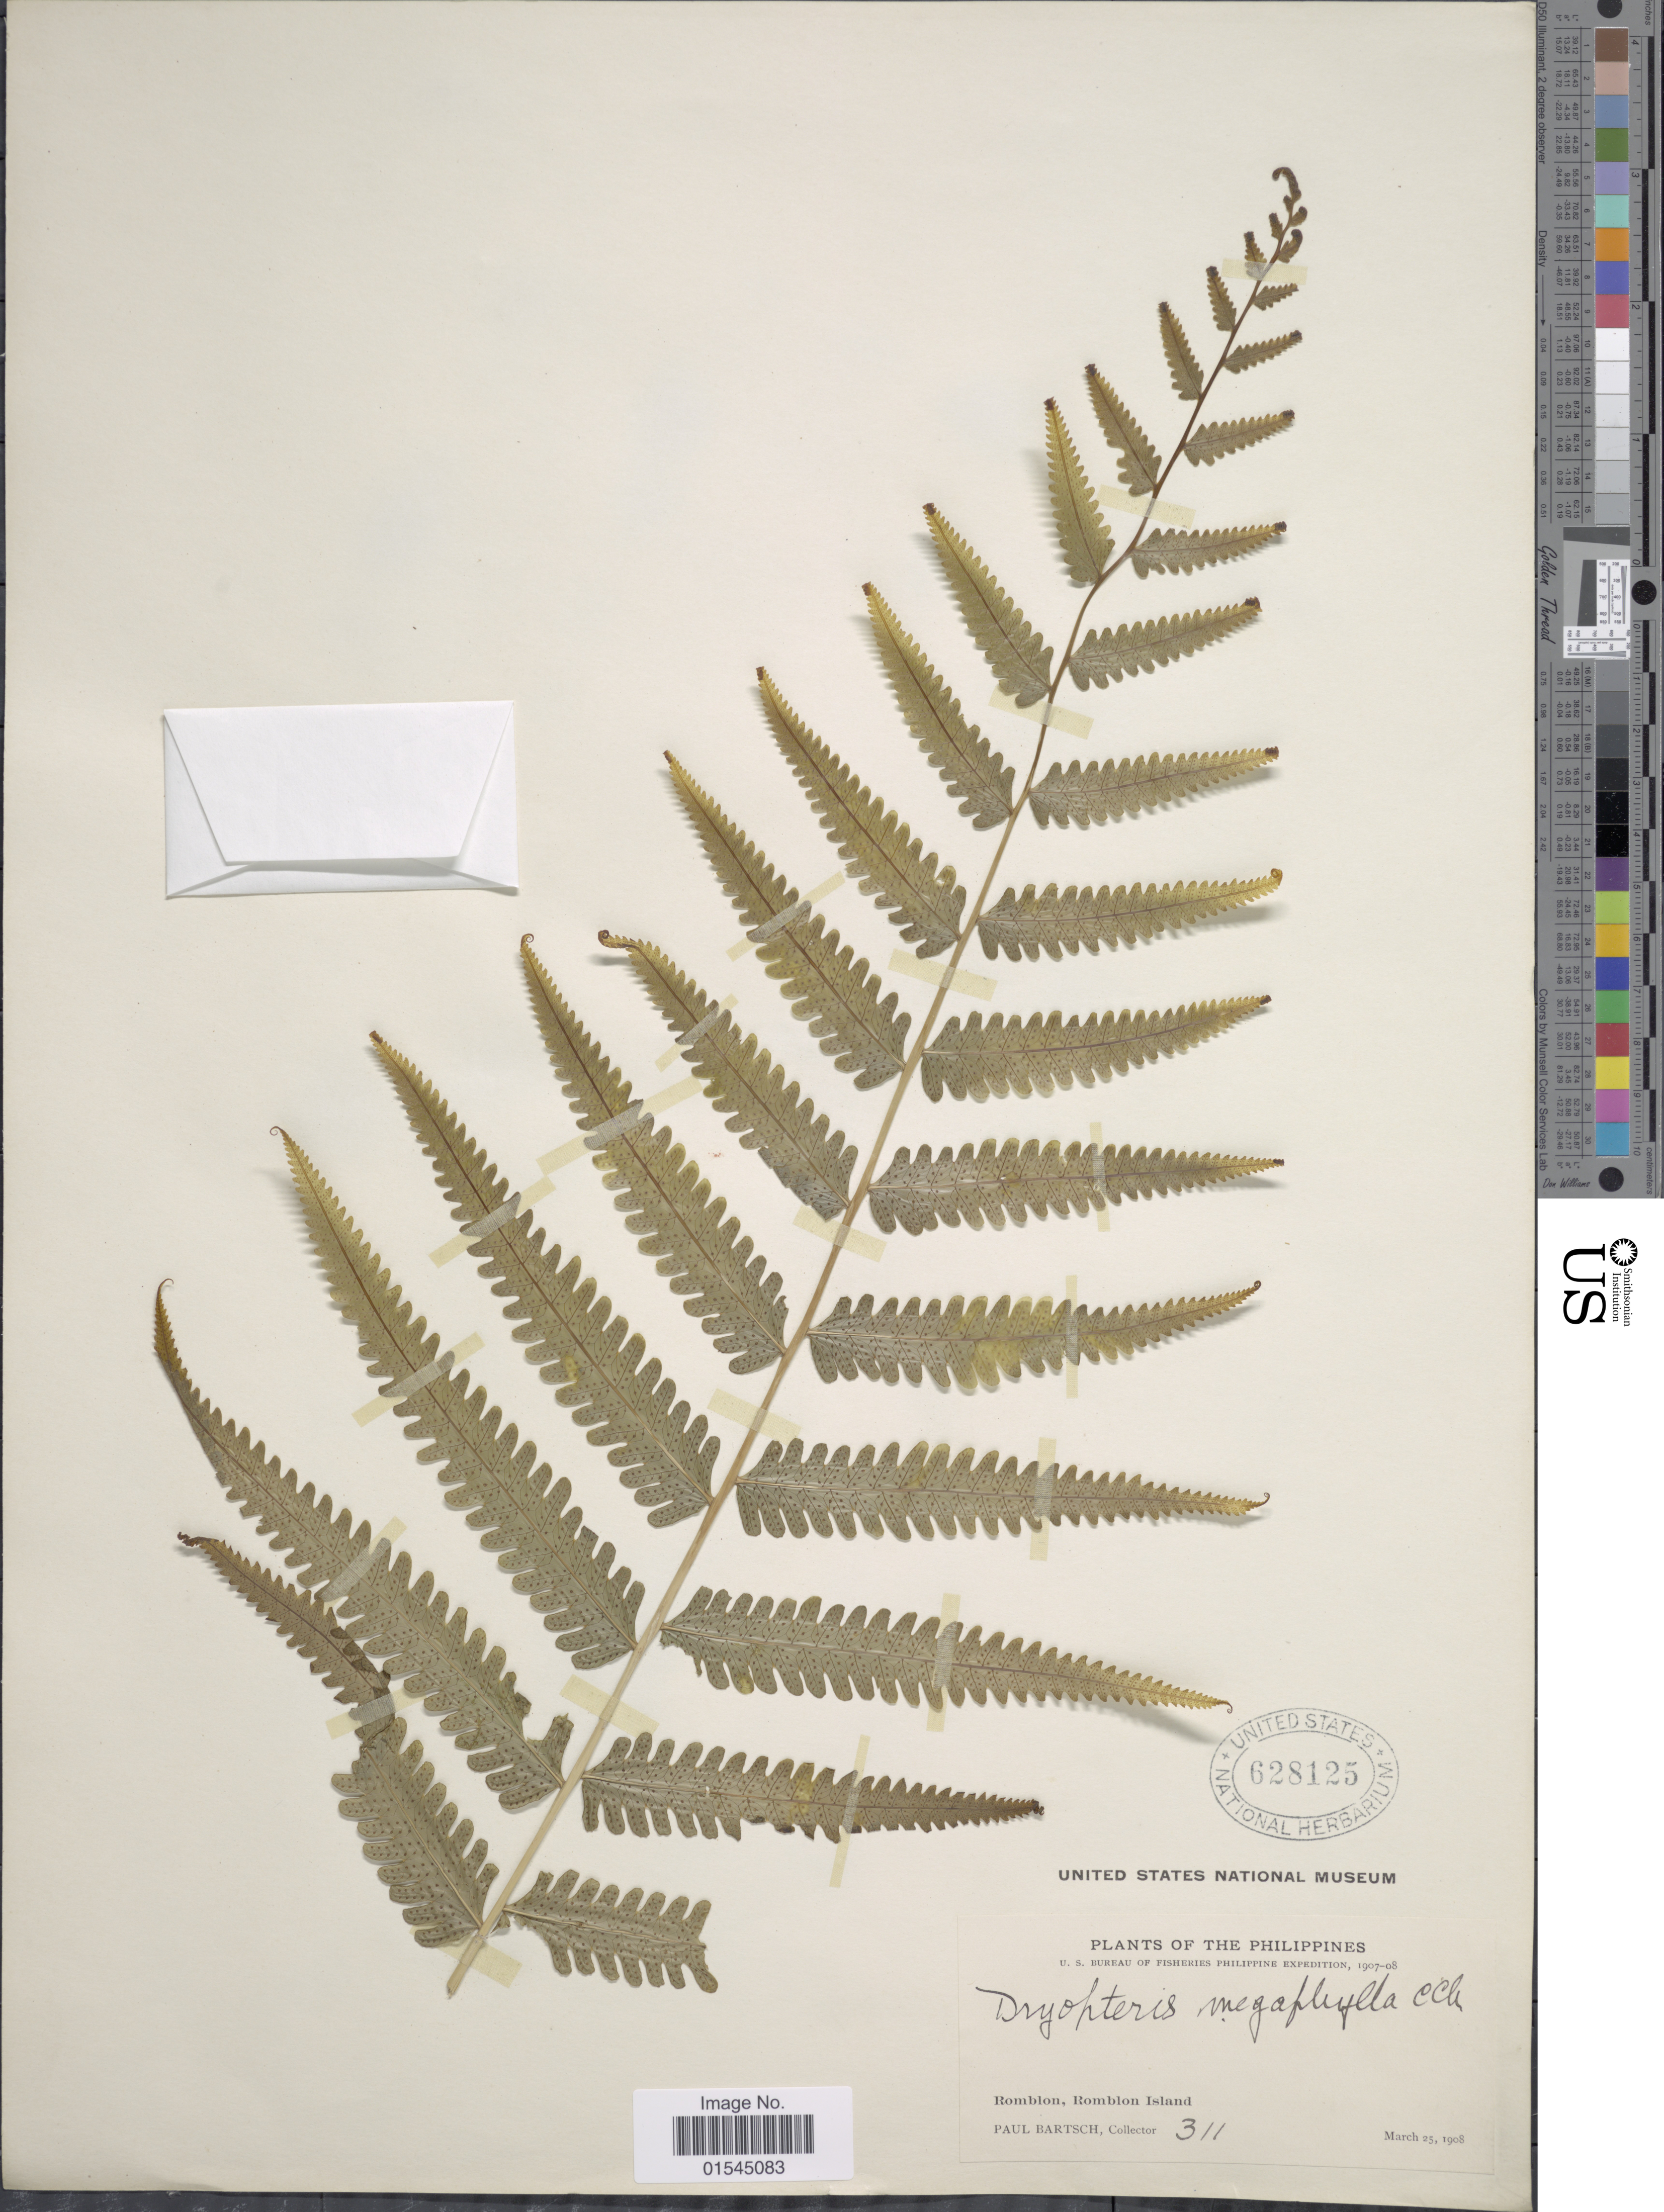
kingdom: Plantae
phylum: Tracheophyta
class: Polypodiopsida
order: Polypodiales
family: Thelypteridaceae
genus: Sphaerostephanos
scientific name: Sphaerostephanos productus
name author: (Kaulf.) Holttum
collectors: P. Bartsch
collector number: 311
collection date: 1908-03-25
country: Philippines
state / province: Mimaropa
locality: Romblon, Romblon Island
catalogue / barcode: US 628125